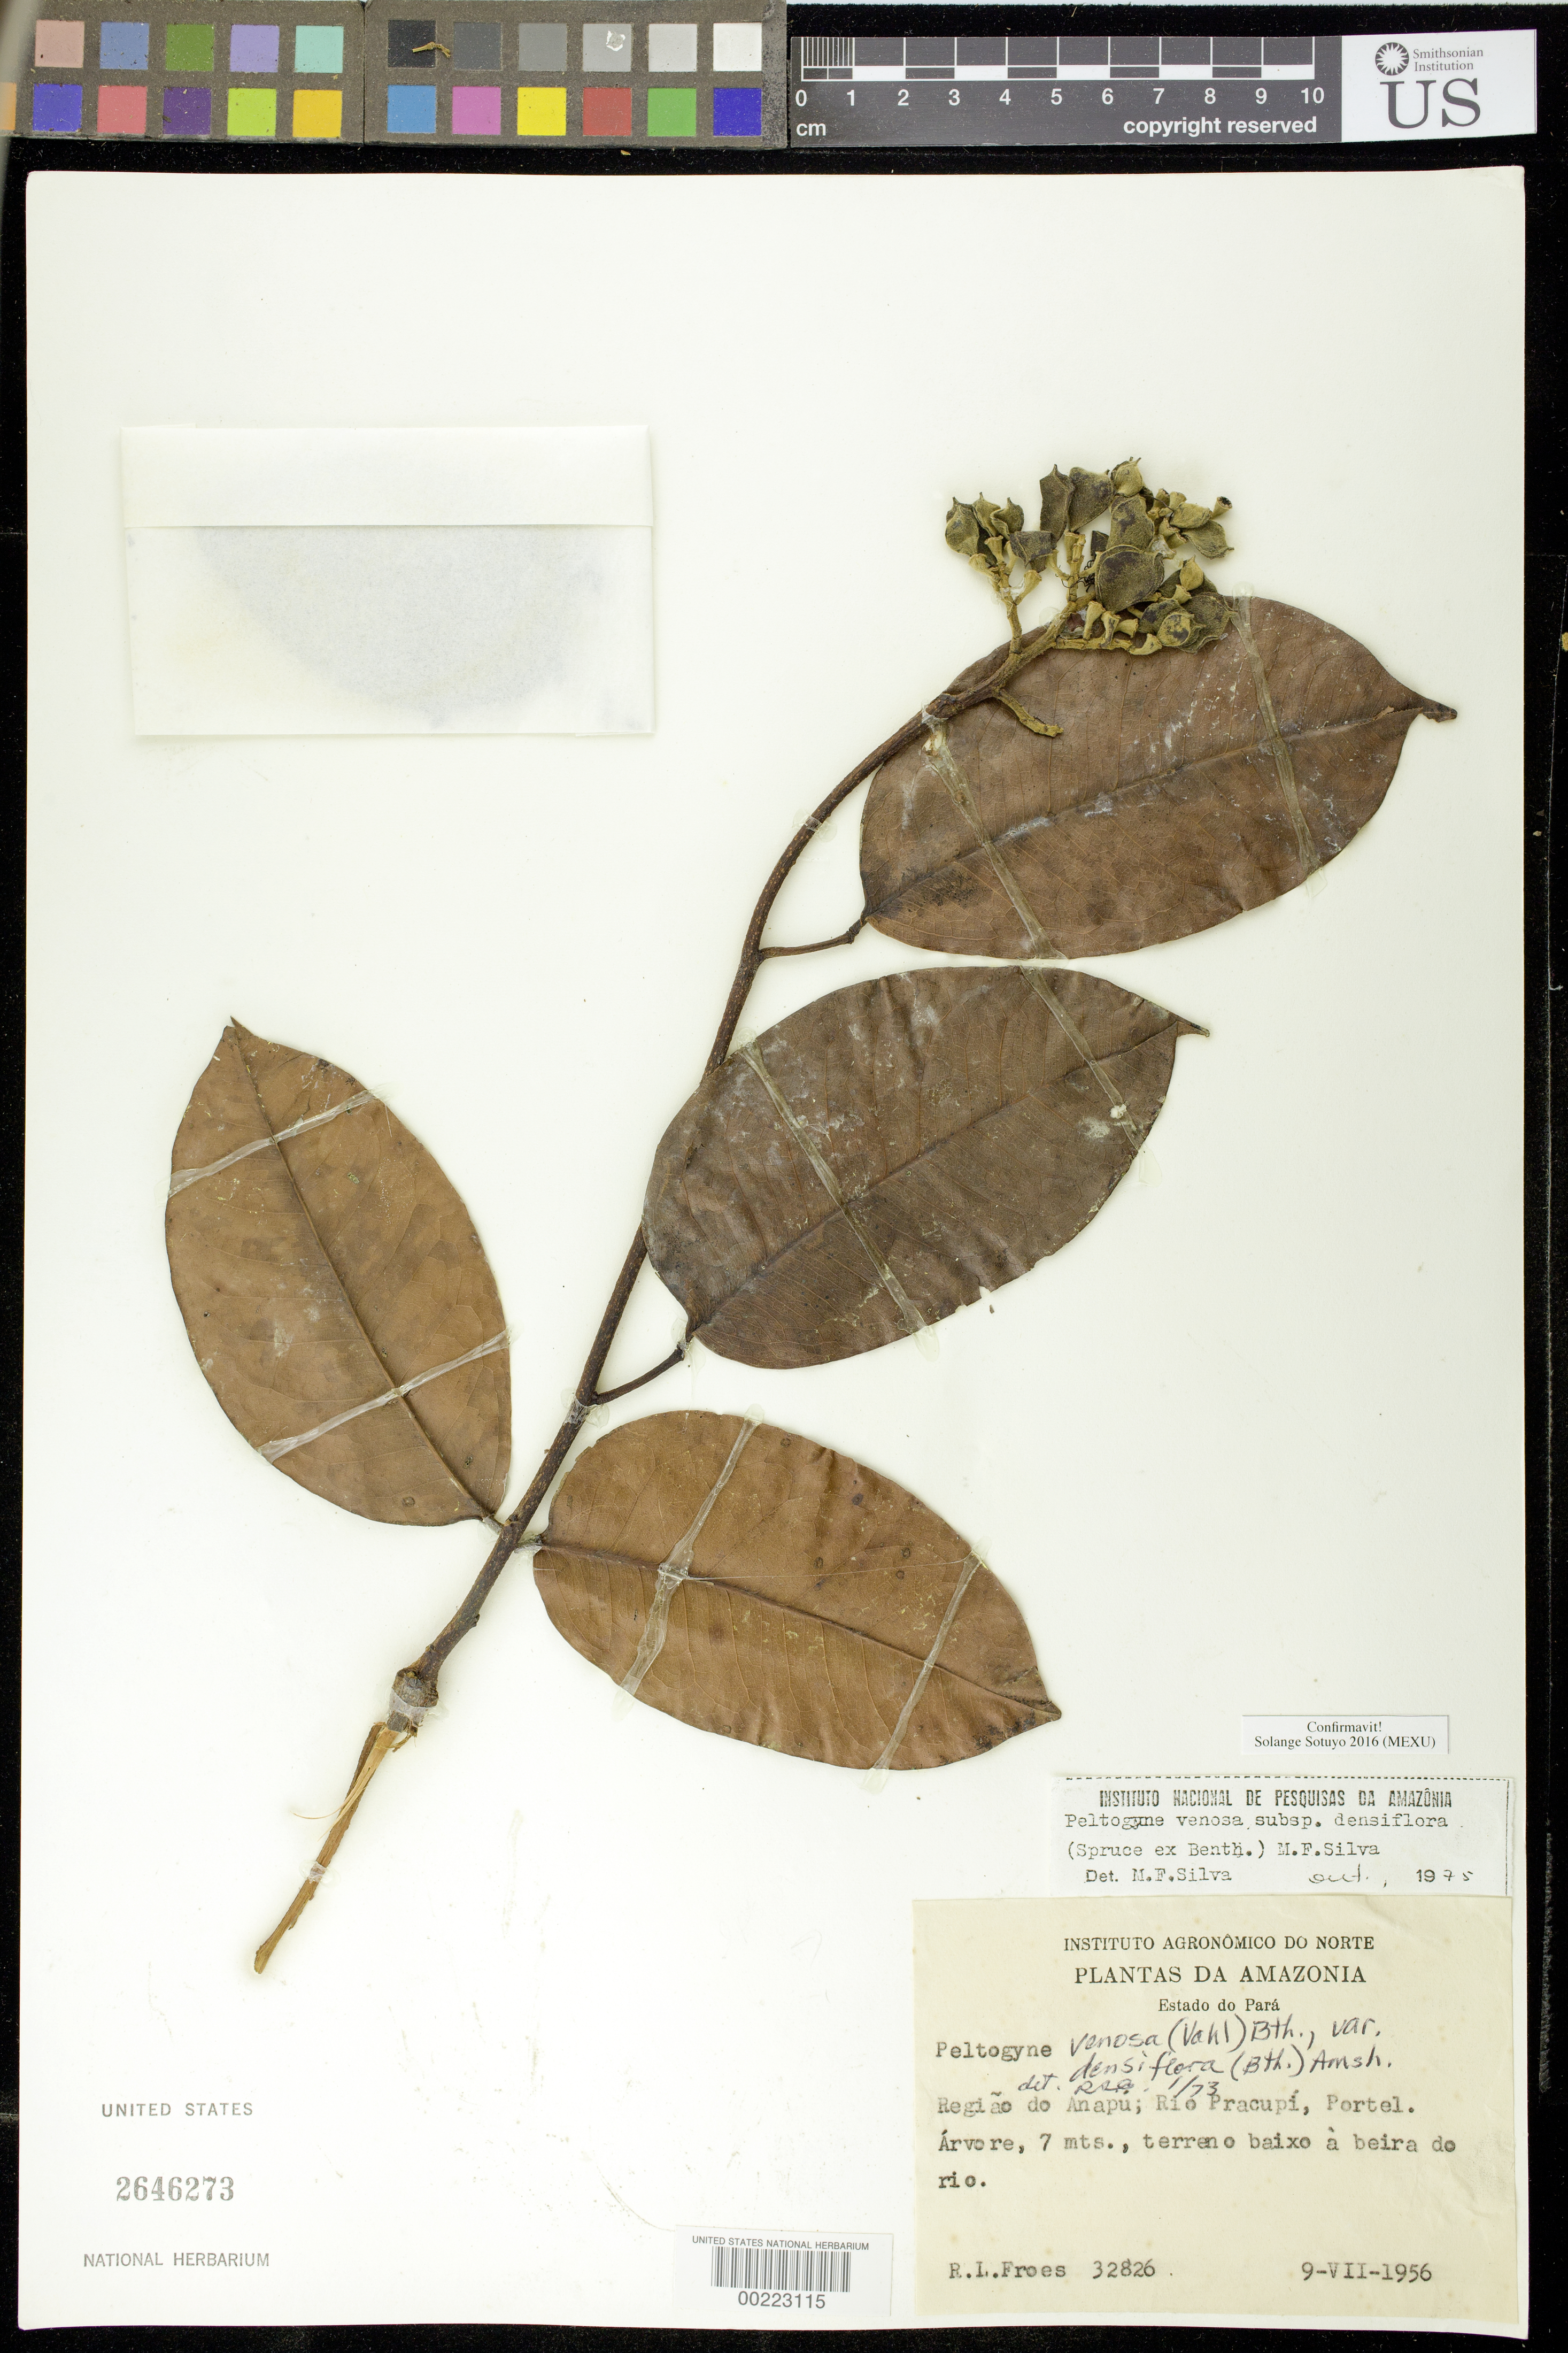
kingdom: Plantae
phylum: Tracheophyta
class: Magnoliopsida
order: Fabales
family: Fabaceae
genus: Peltogyne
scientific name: Peltogyne venosa subsp. densiflora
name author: (Spruce ex Benth.) M.F. Silva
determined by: Sotuyo, Solange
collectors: R. L. Fróes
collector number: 32826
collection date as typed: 09 Jul 1956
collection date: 1956-07-09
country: Brazil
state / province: Pará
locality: Anapu region, rio pracupi, portel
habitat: Low ground at the river bank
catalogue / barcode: US 2646273